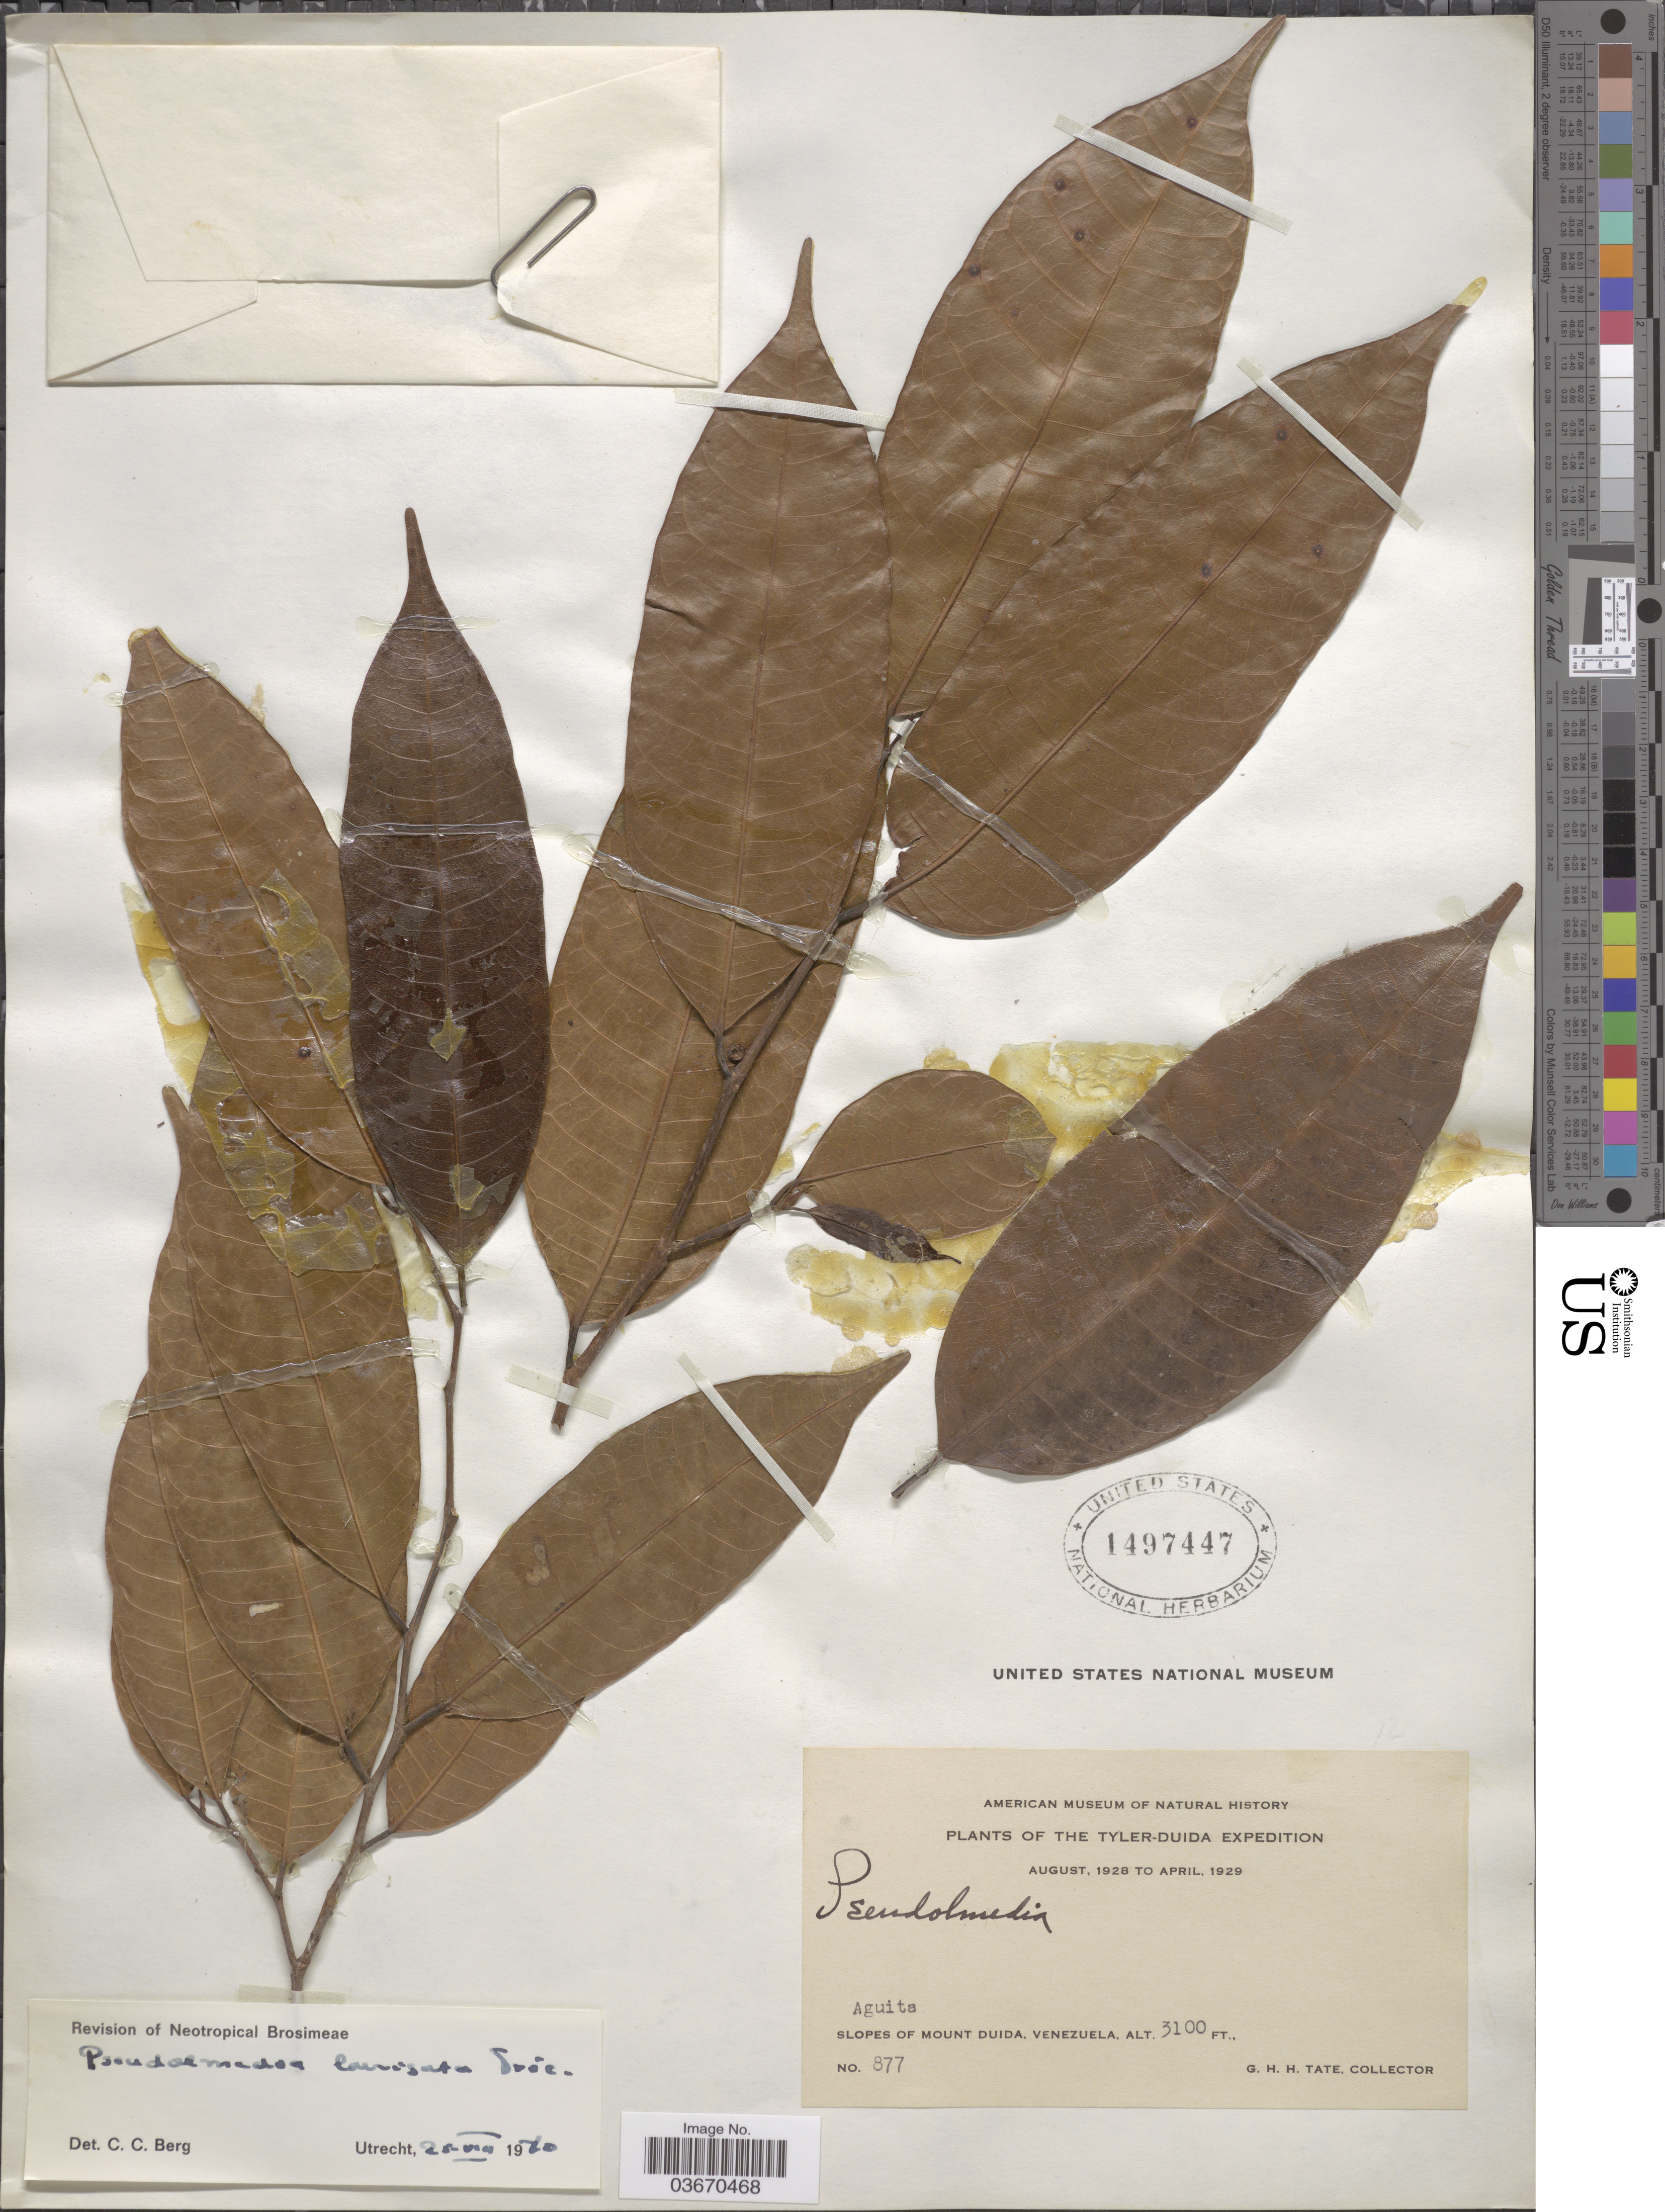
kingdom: Plantae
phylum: Tracheophyta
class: Magnoliopsida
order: Rosales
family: Moraceae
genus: Pseudolmedia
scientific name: Pseudolmedia laevigata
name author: Trécul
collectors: G. H. H.Tate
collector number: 877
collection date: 1928-08/1929-04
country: Venezuela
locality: Aguita. Slopes of Mount Duida.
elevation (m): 945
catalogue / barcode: US 1497447